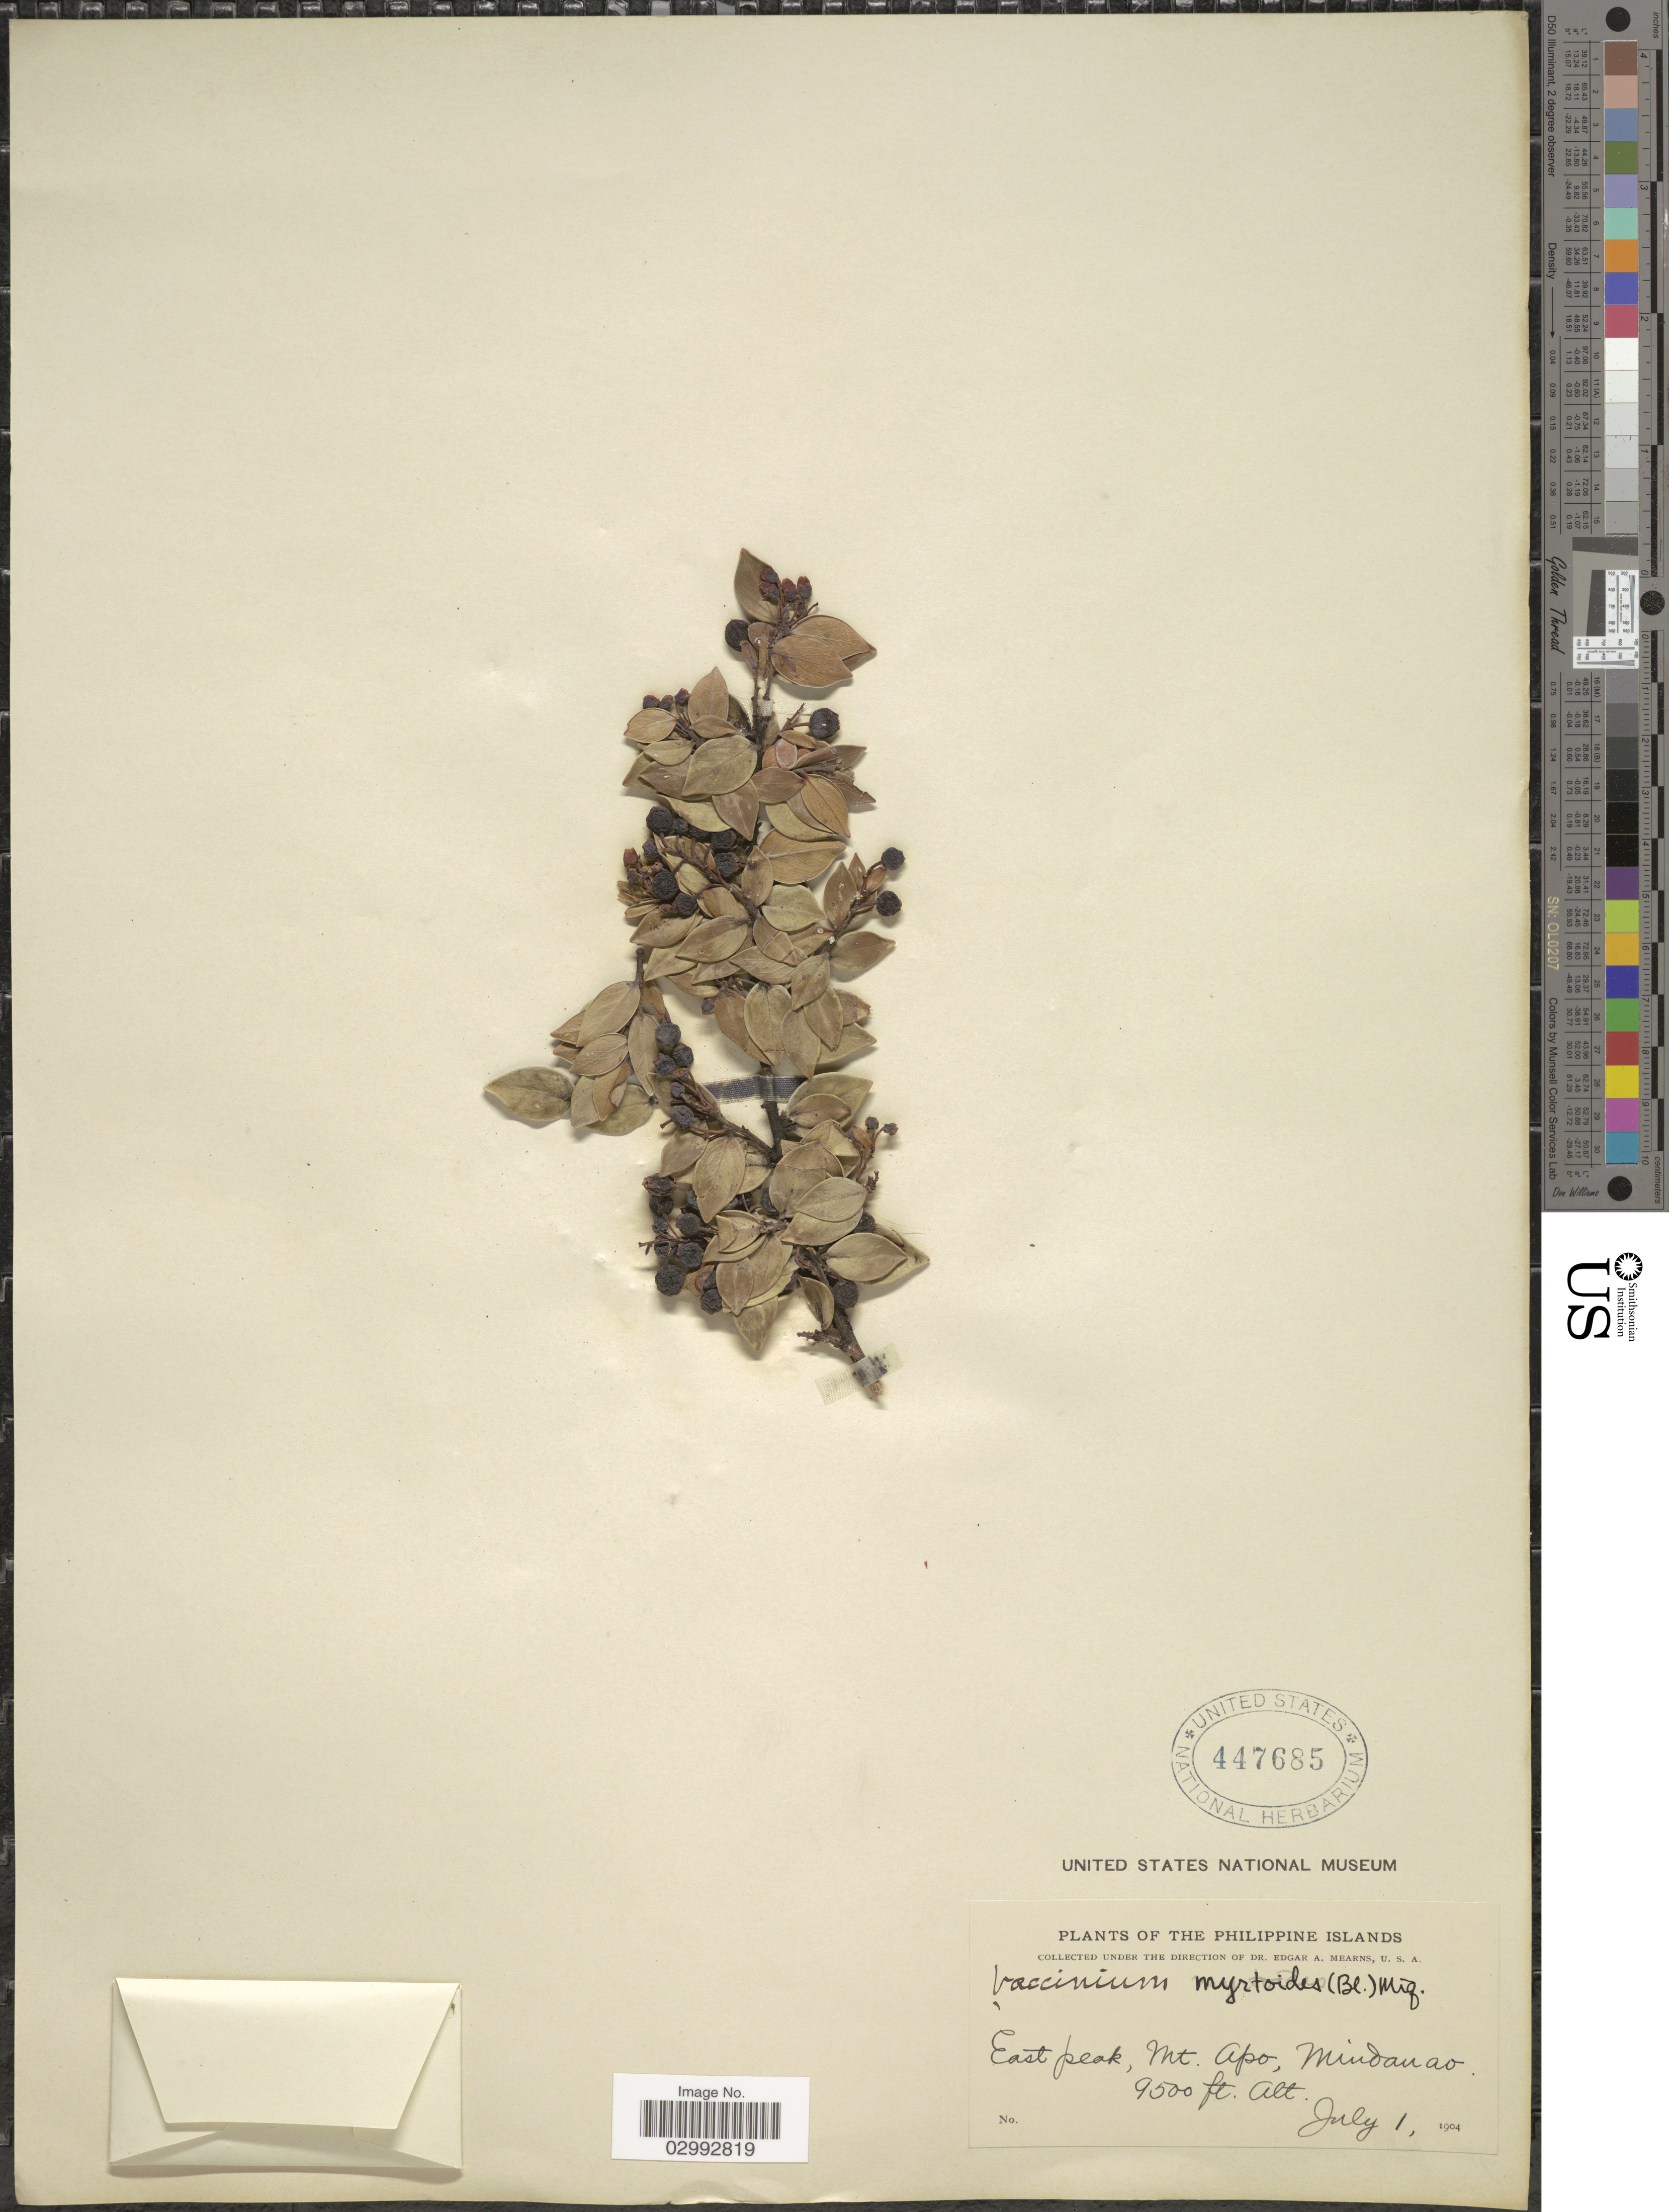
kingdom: Plantae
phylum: Tracheophyta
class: Magnoliopsida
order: Ericales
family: Ericaceae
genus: Vaccinium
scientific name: Vaccinium myrtoides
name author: Miq.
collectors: E. A. Mearns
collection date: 1904-07-01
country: Philippines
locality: Philippine Islands. East peak, Mt. Apo, Mindanao.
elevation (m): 2896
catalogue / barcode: US 447685